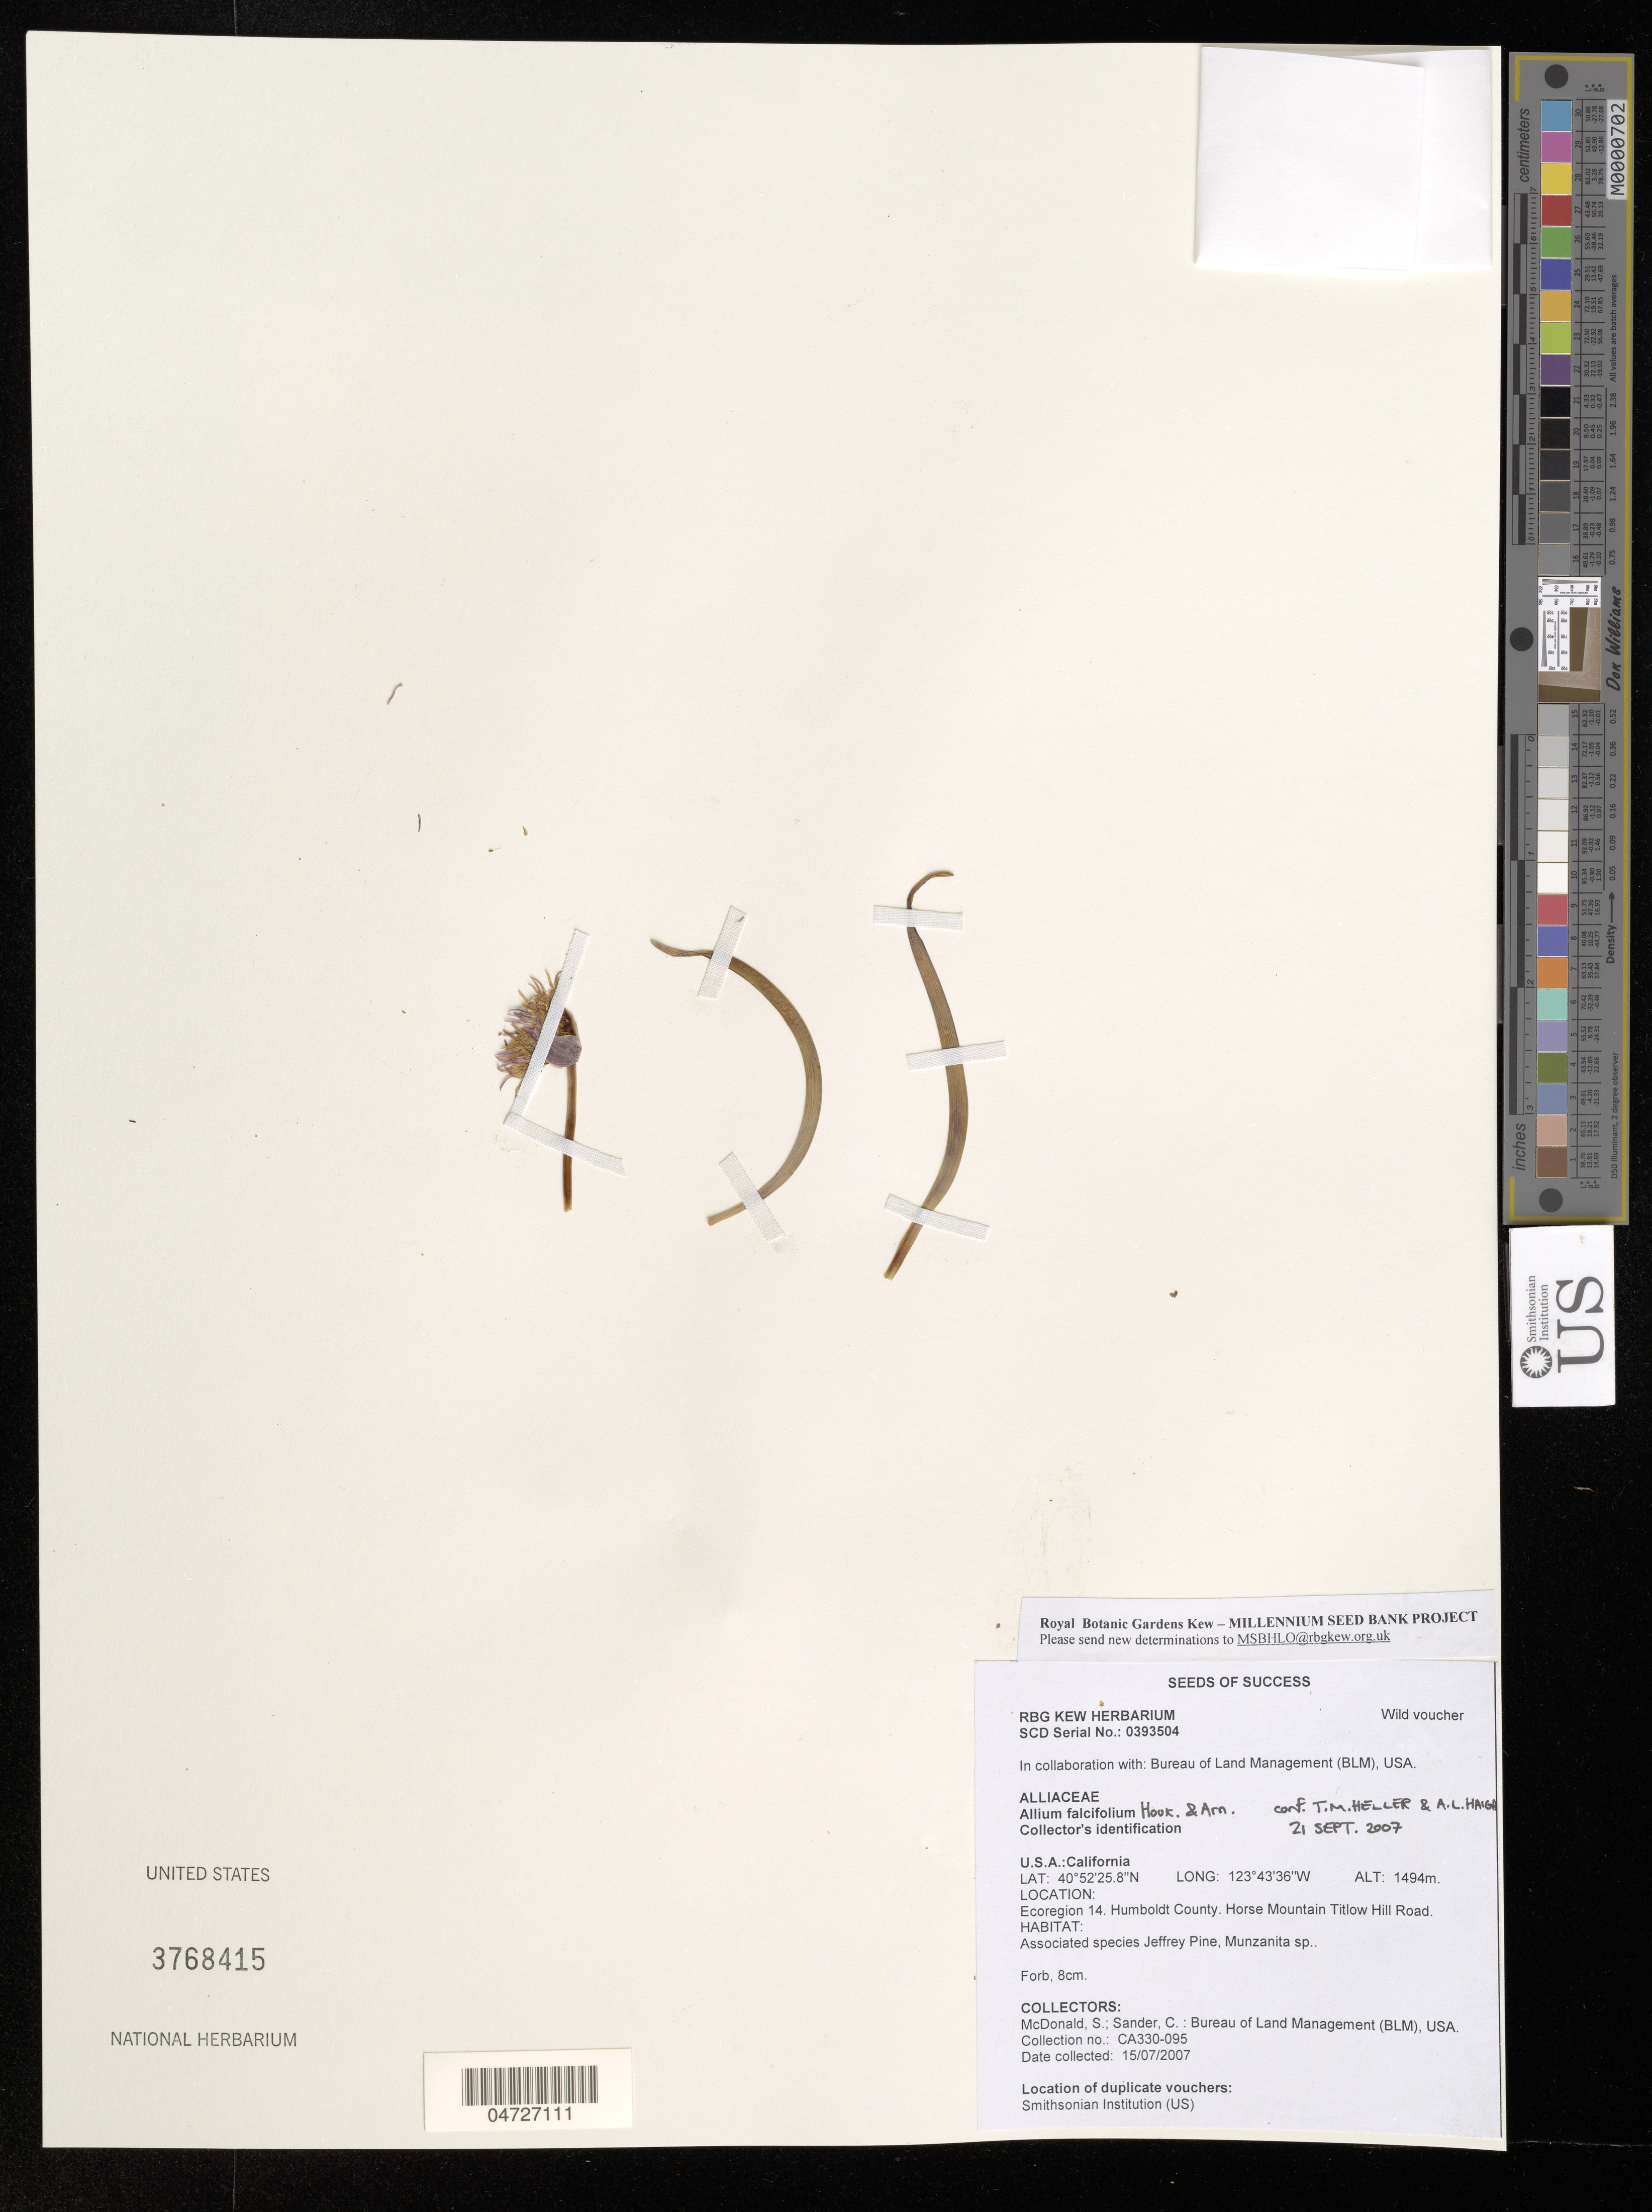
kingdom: Plantae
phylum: Tracheophyta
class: Liliopsida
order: Asparagales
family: Amaryllidaceae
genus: Allium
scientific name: Allium falcifolium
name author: Hook. & Arn.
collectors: S. McDonald & C. Sander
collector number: CA330-095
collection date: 2007-07-15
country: United States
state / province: California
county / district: Humboldt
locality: Ecoregion 14. Humboldt County. Horse Mountain Titlow Hill Road.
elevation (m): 1494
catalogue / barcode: US 3768415